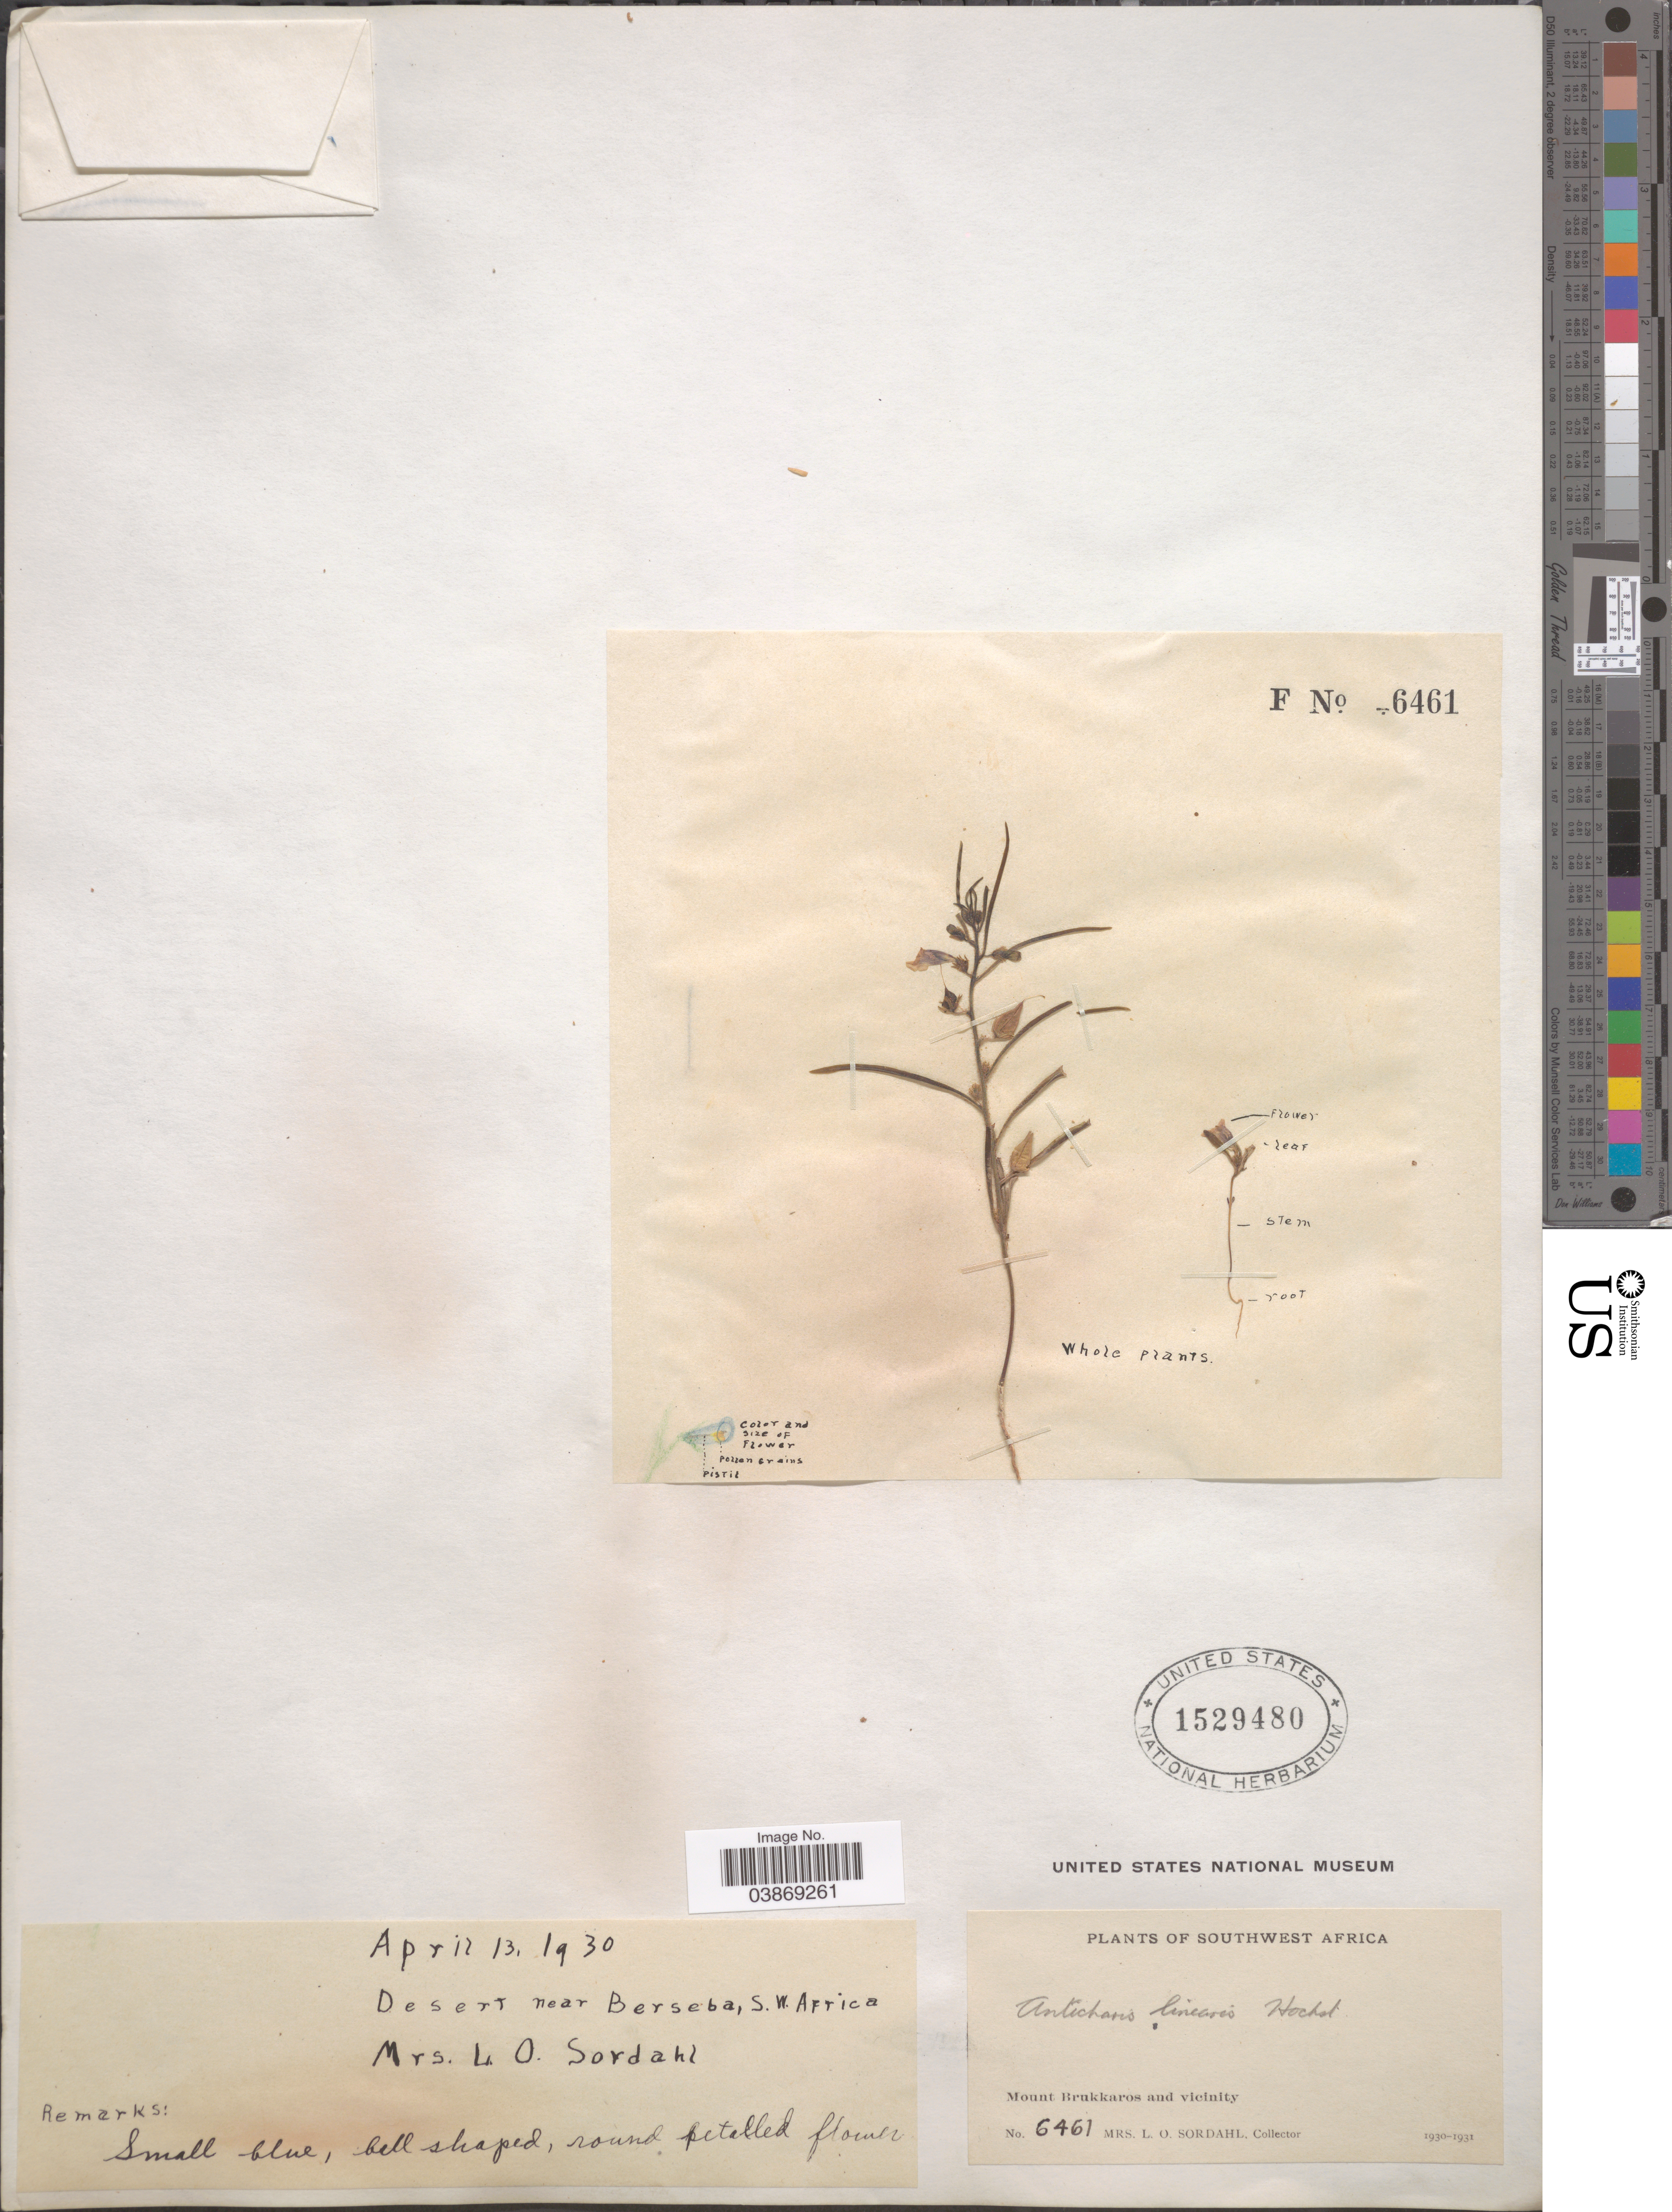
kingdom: Plantae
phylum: Tracheophyta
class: Magnoliopsida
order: Lamiales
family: Scrophulariaceae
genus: Anticharis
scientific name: Anticharis linearis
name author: (Benth.) Hochst. ex Asch.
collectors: L. Sordahl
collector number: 6461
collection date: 1930-04-13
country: Namibia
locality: Desert near Berseba. Southwest Africa. Mount Brukkaros and vicinity.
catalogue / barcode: US 1529480